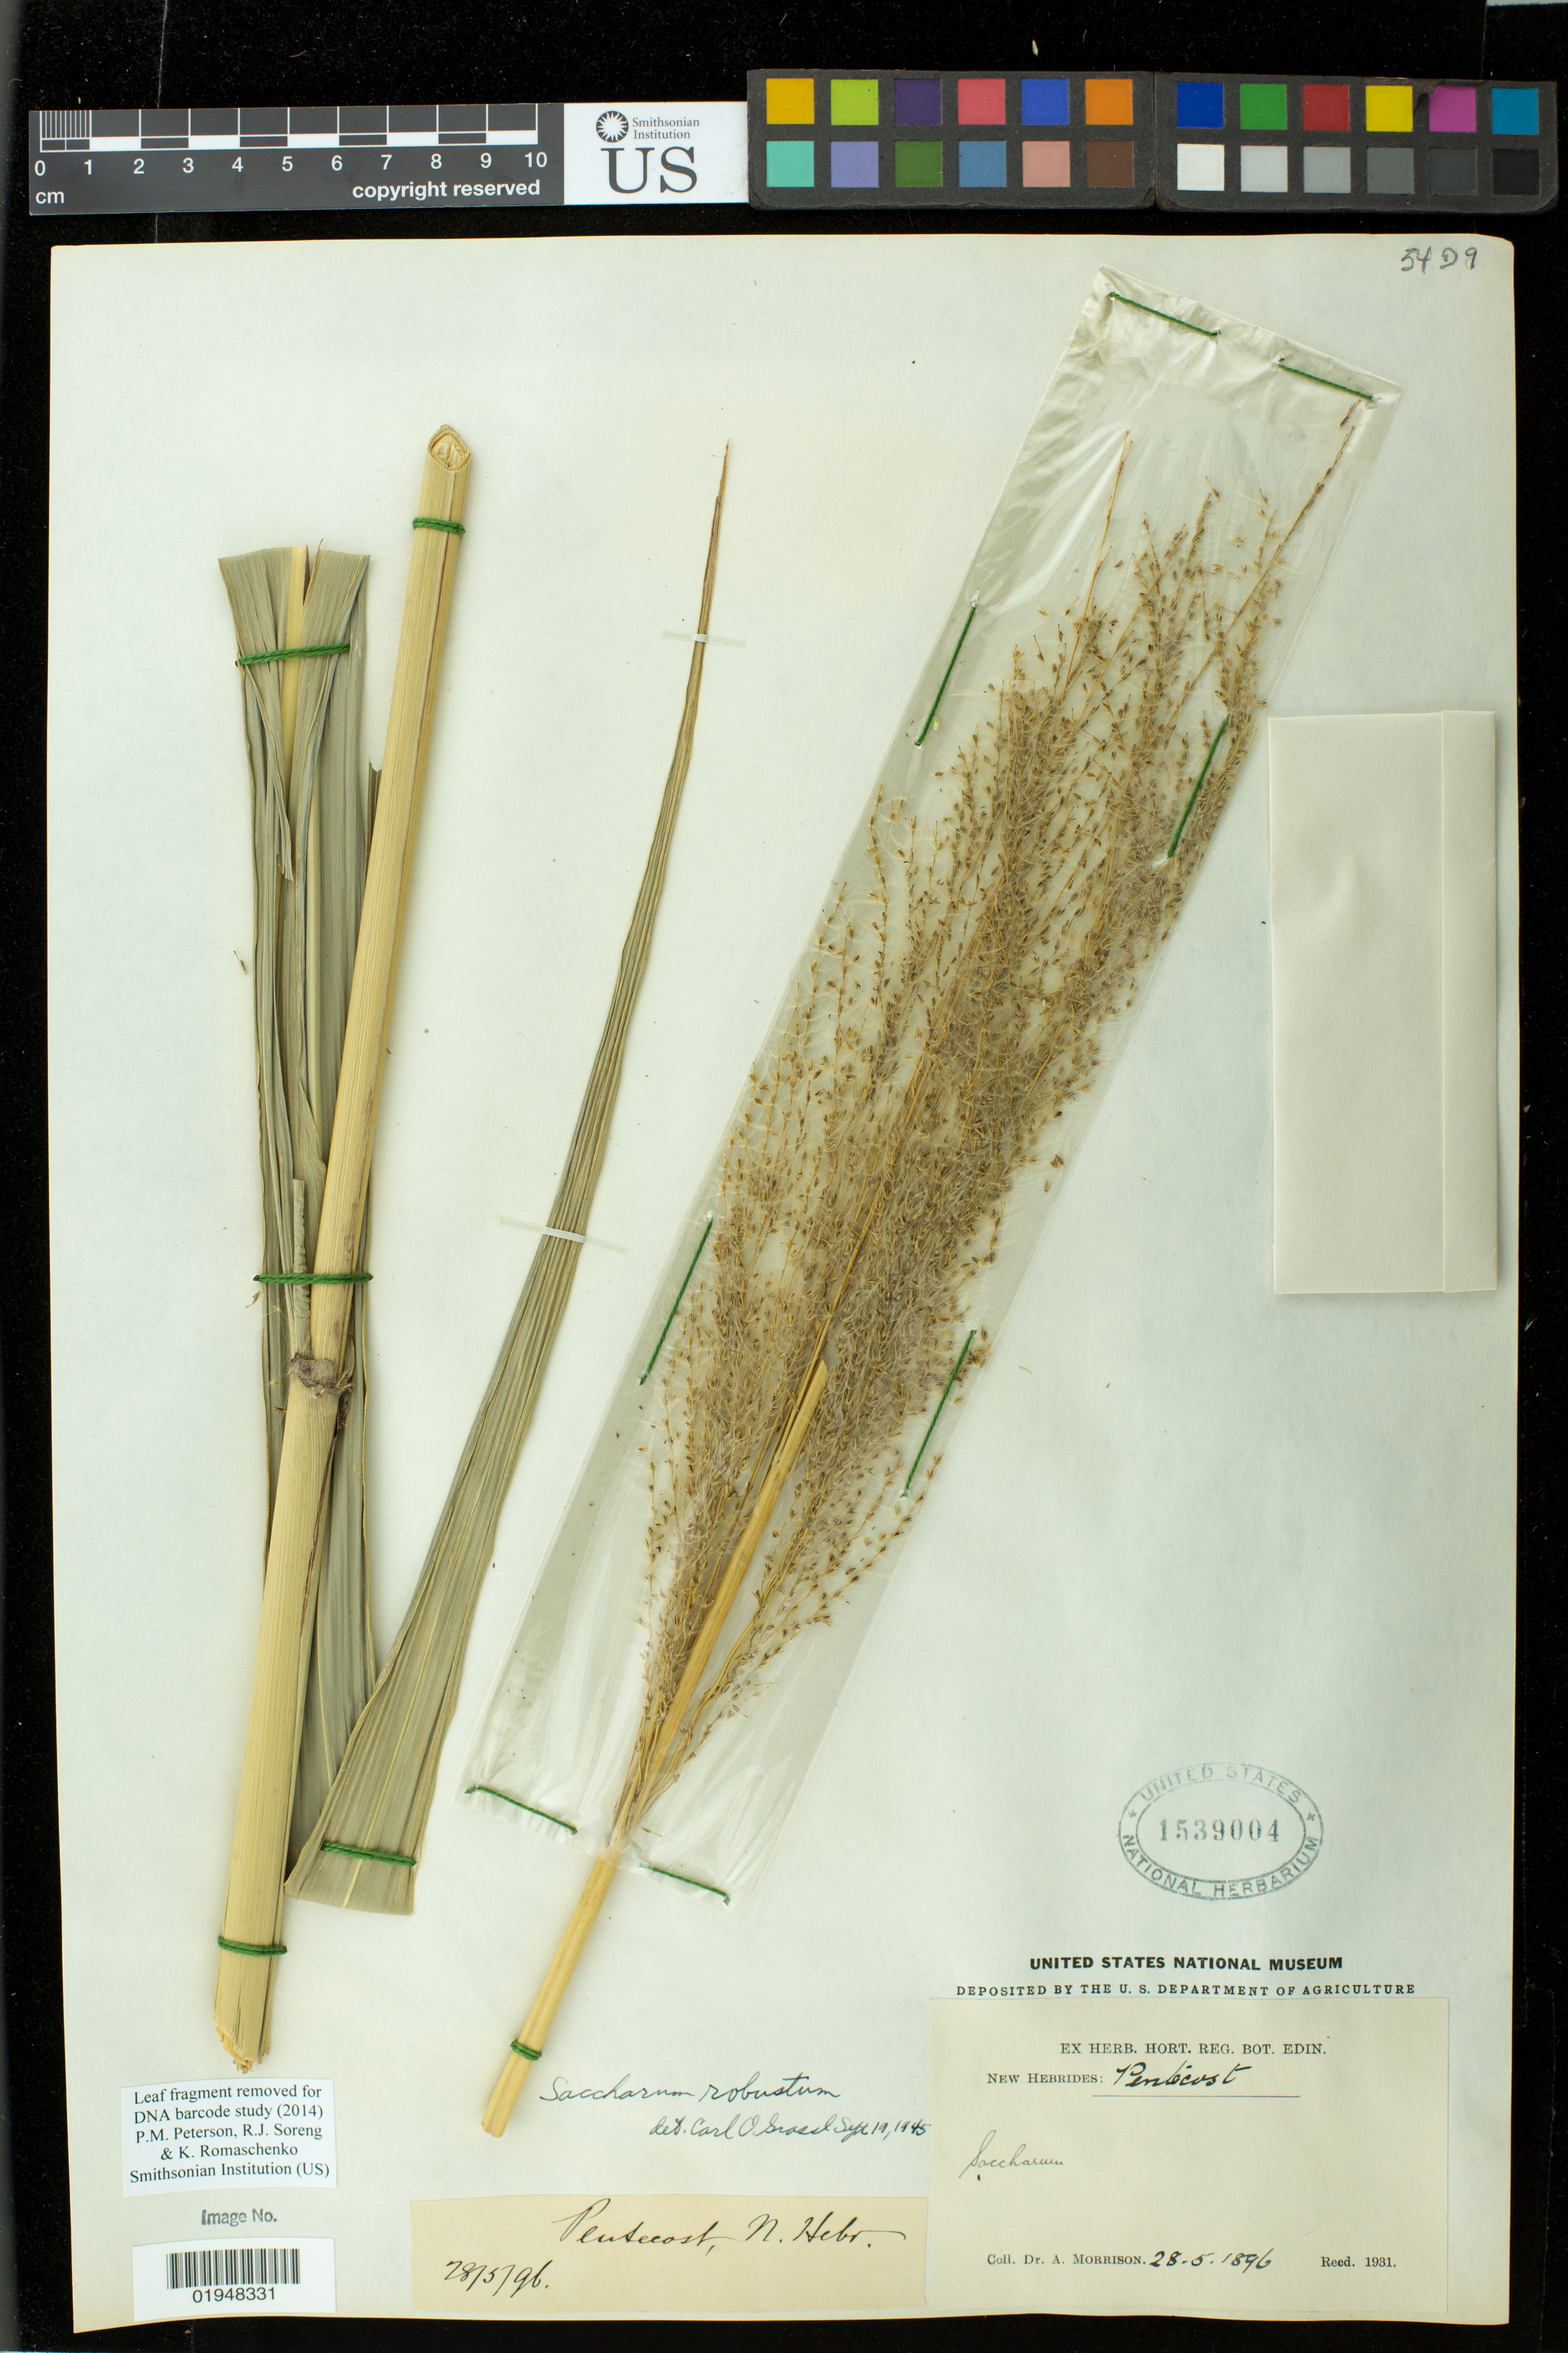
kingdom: Plantae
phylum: Tracheophyta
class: Liliopsida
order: Poales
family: Poaceae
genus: Saccharum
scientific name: Saccharum robustum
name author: Brandes & Jeswiet in Grassl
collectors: A. Morrison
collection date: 1896-05-28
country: Vanuatu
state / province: New Hebrides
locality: New Hebrides Group, Pentecost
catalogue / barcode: US 1539004